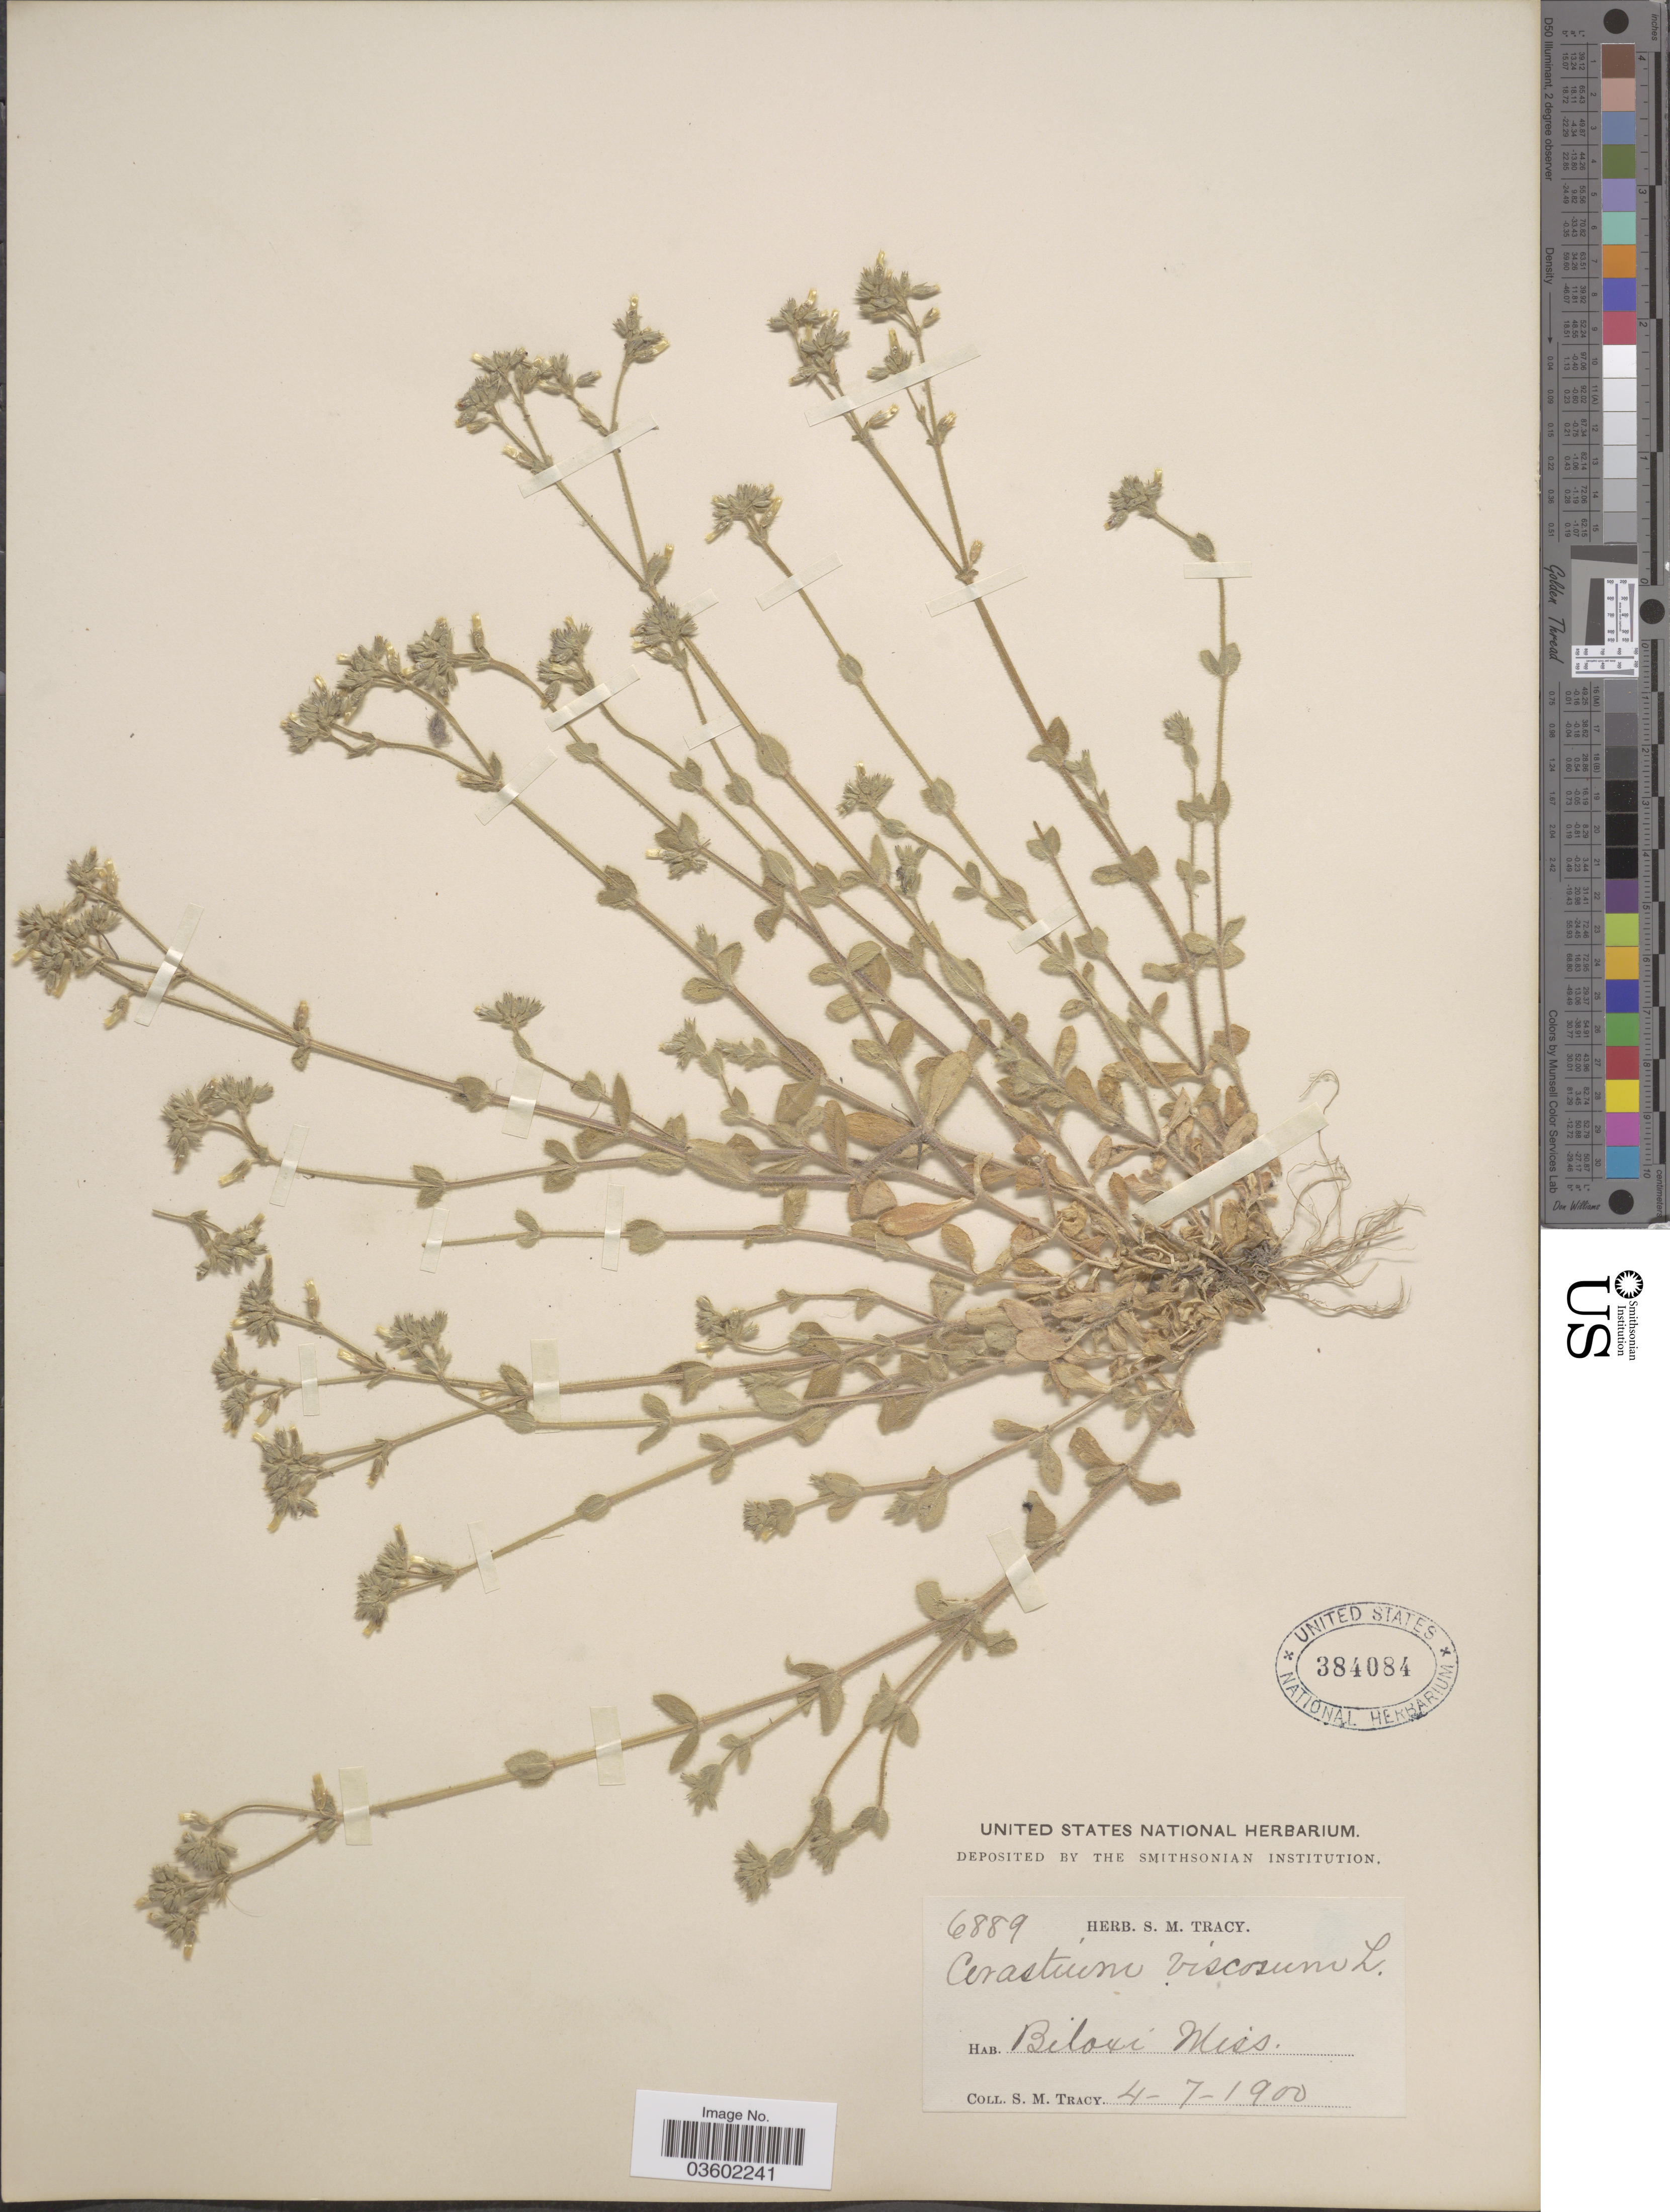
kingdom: Plantae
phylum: Tracheophyta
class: Magnoliopsida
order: Caryophyllales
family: Caryophyllaceae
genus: Cerastium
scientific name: Cerastium viscosum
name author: L.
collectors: S. M. Tracy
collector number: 6889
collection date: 1900-04-07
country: United States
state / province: Mississippi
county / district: Harrison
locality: Biloxi.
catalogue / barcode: US 384084